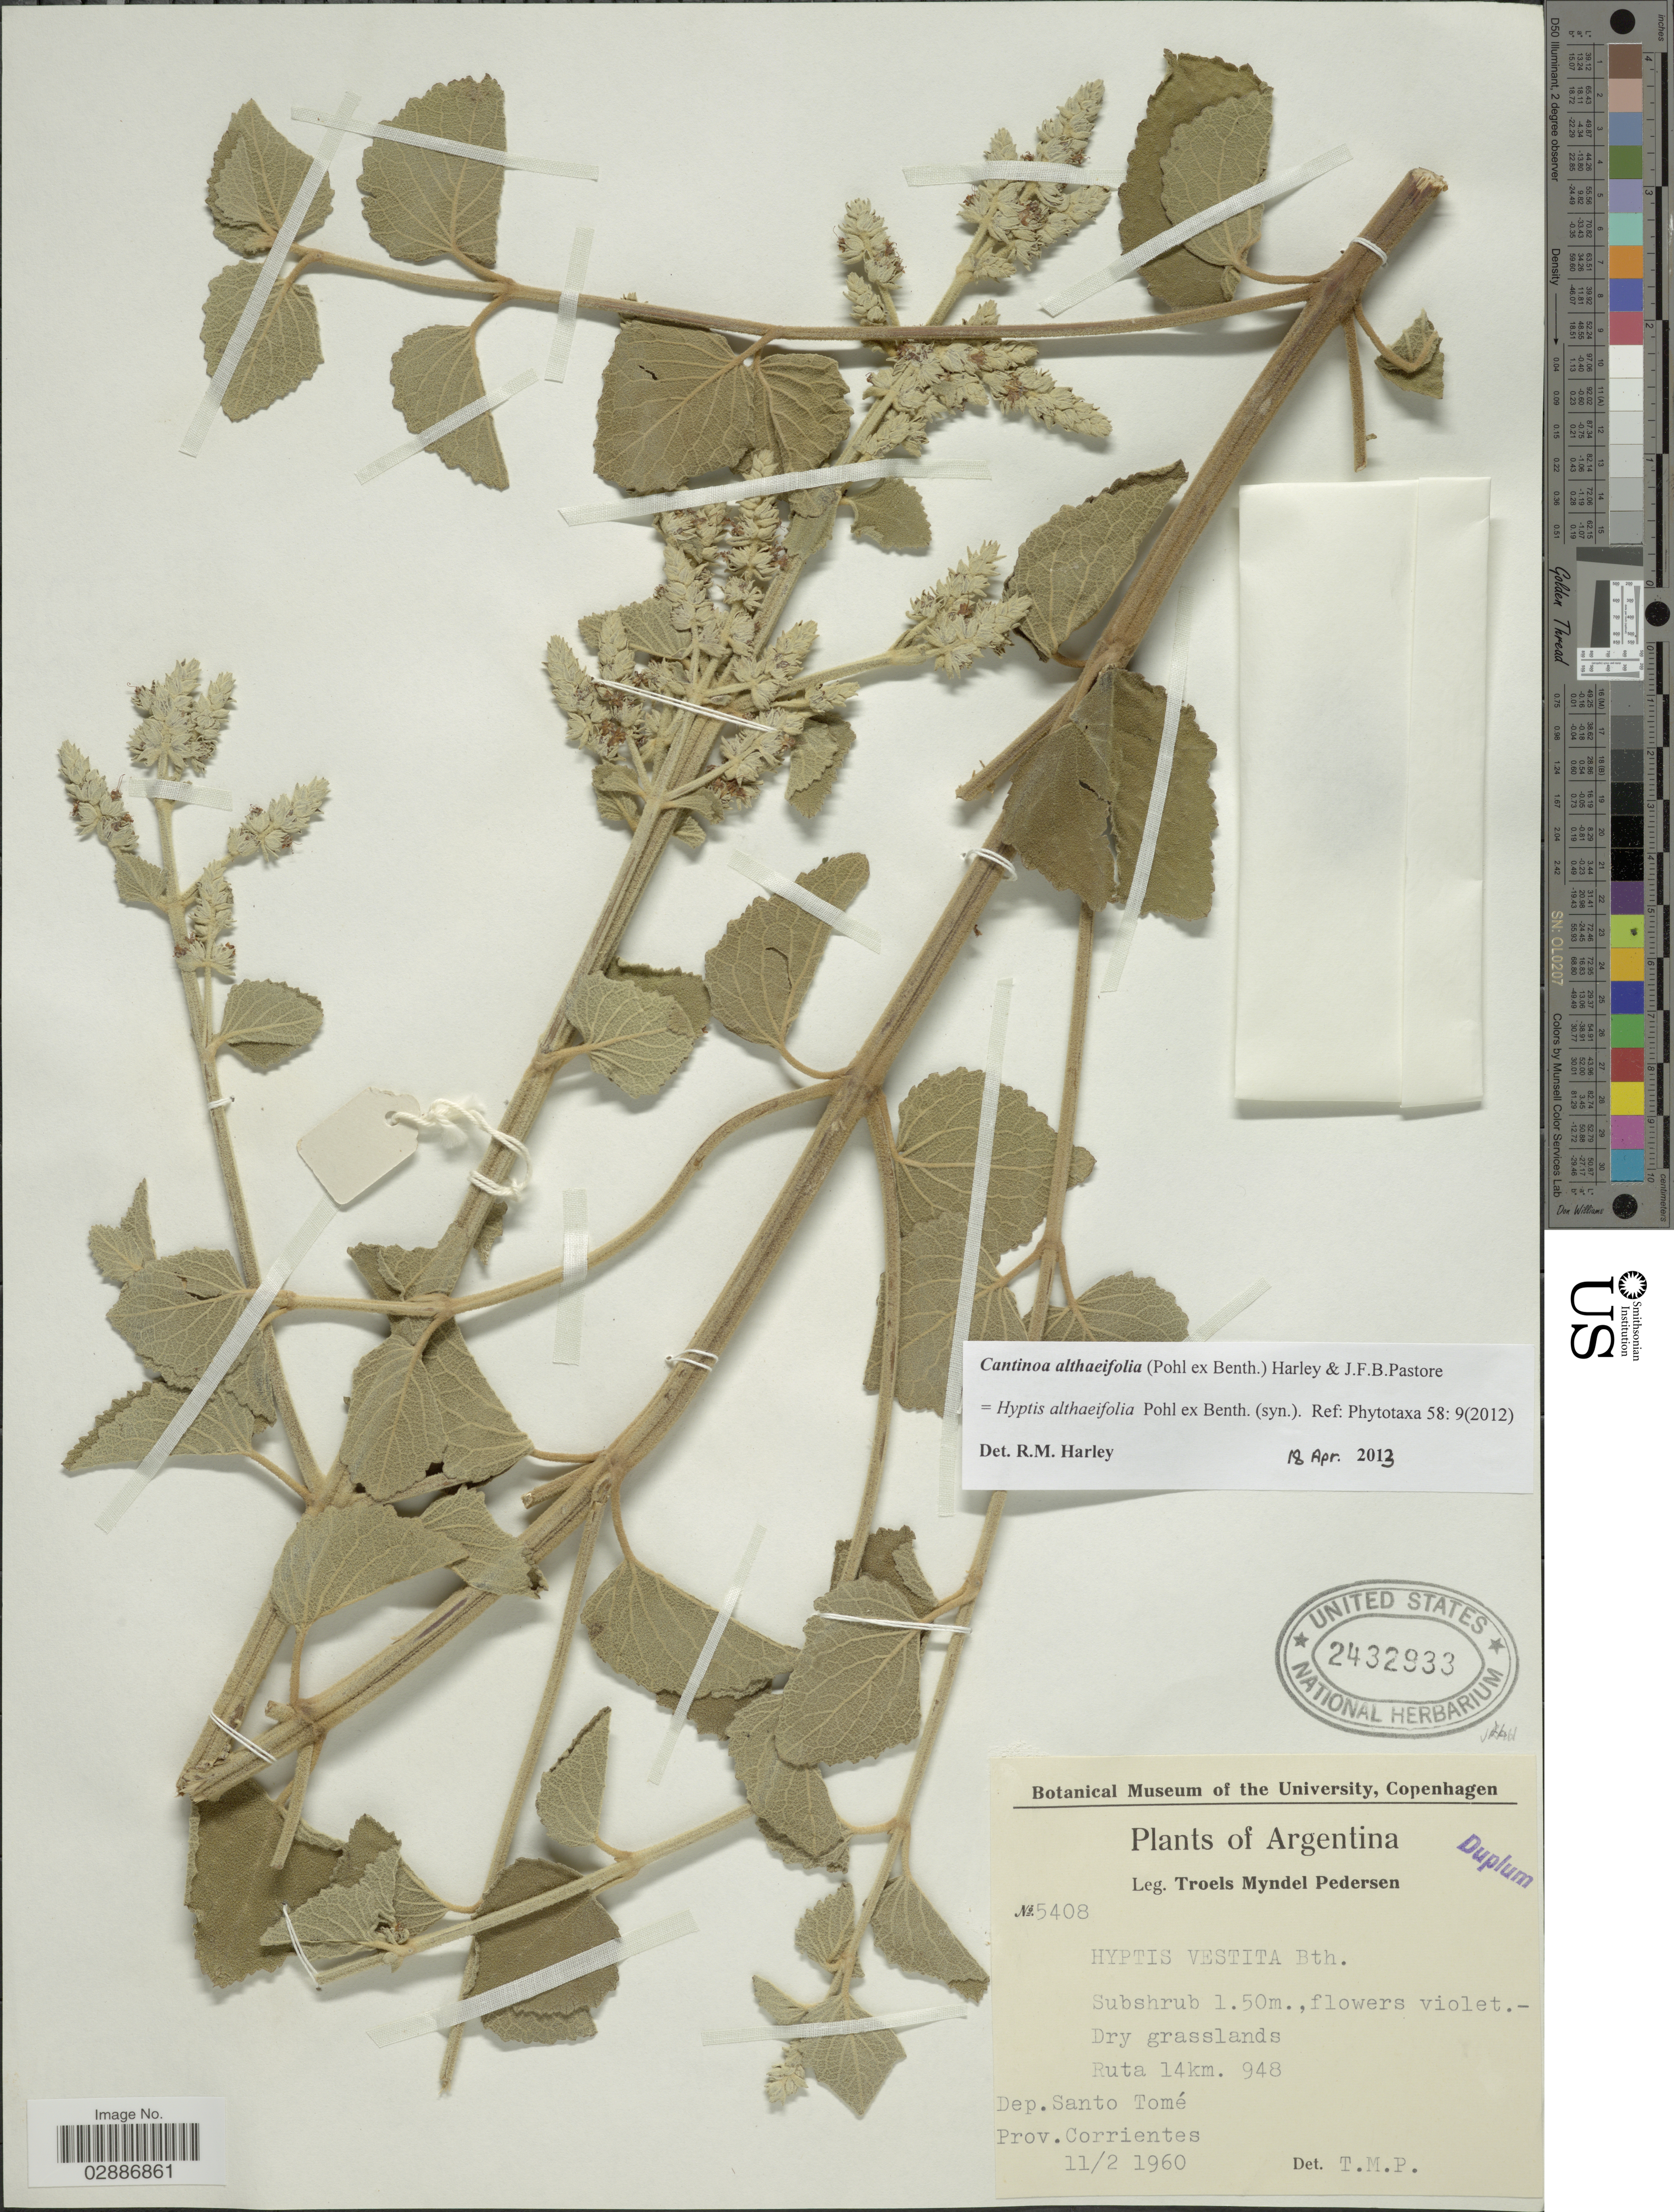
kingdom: Plantae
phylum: Tracheophyta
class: Magnoliopsida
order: Lamiales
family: Lamiaceae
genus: Cantinoa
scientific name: Cantinoa althaeifolia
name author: (Pohl ex Benth.) Harley & J.F.B. Pastore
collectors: T. Pederson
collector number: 5408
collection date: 1960-02-11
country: Argentina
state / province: Corrientes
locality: Ruta 14km. 948. Dep. Santo Tomé.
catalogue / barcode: US 2432933